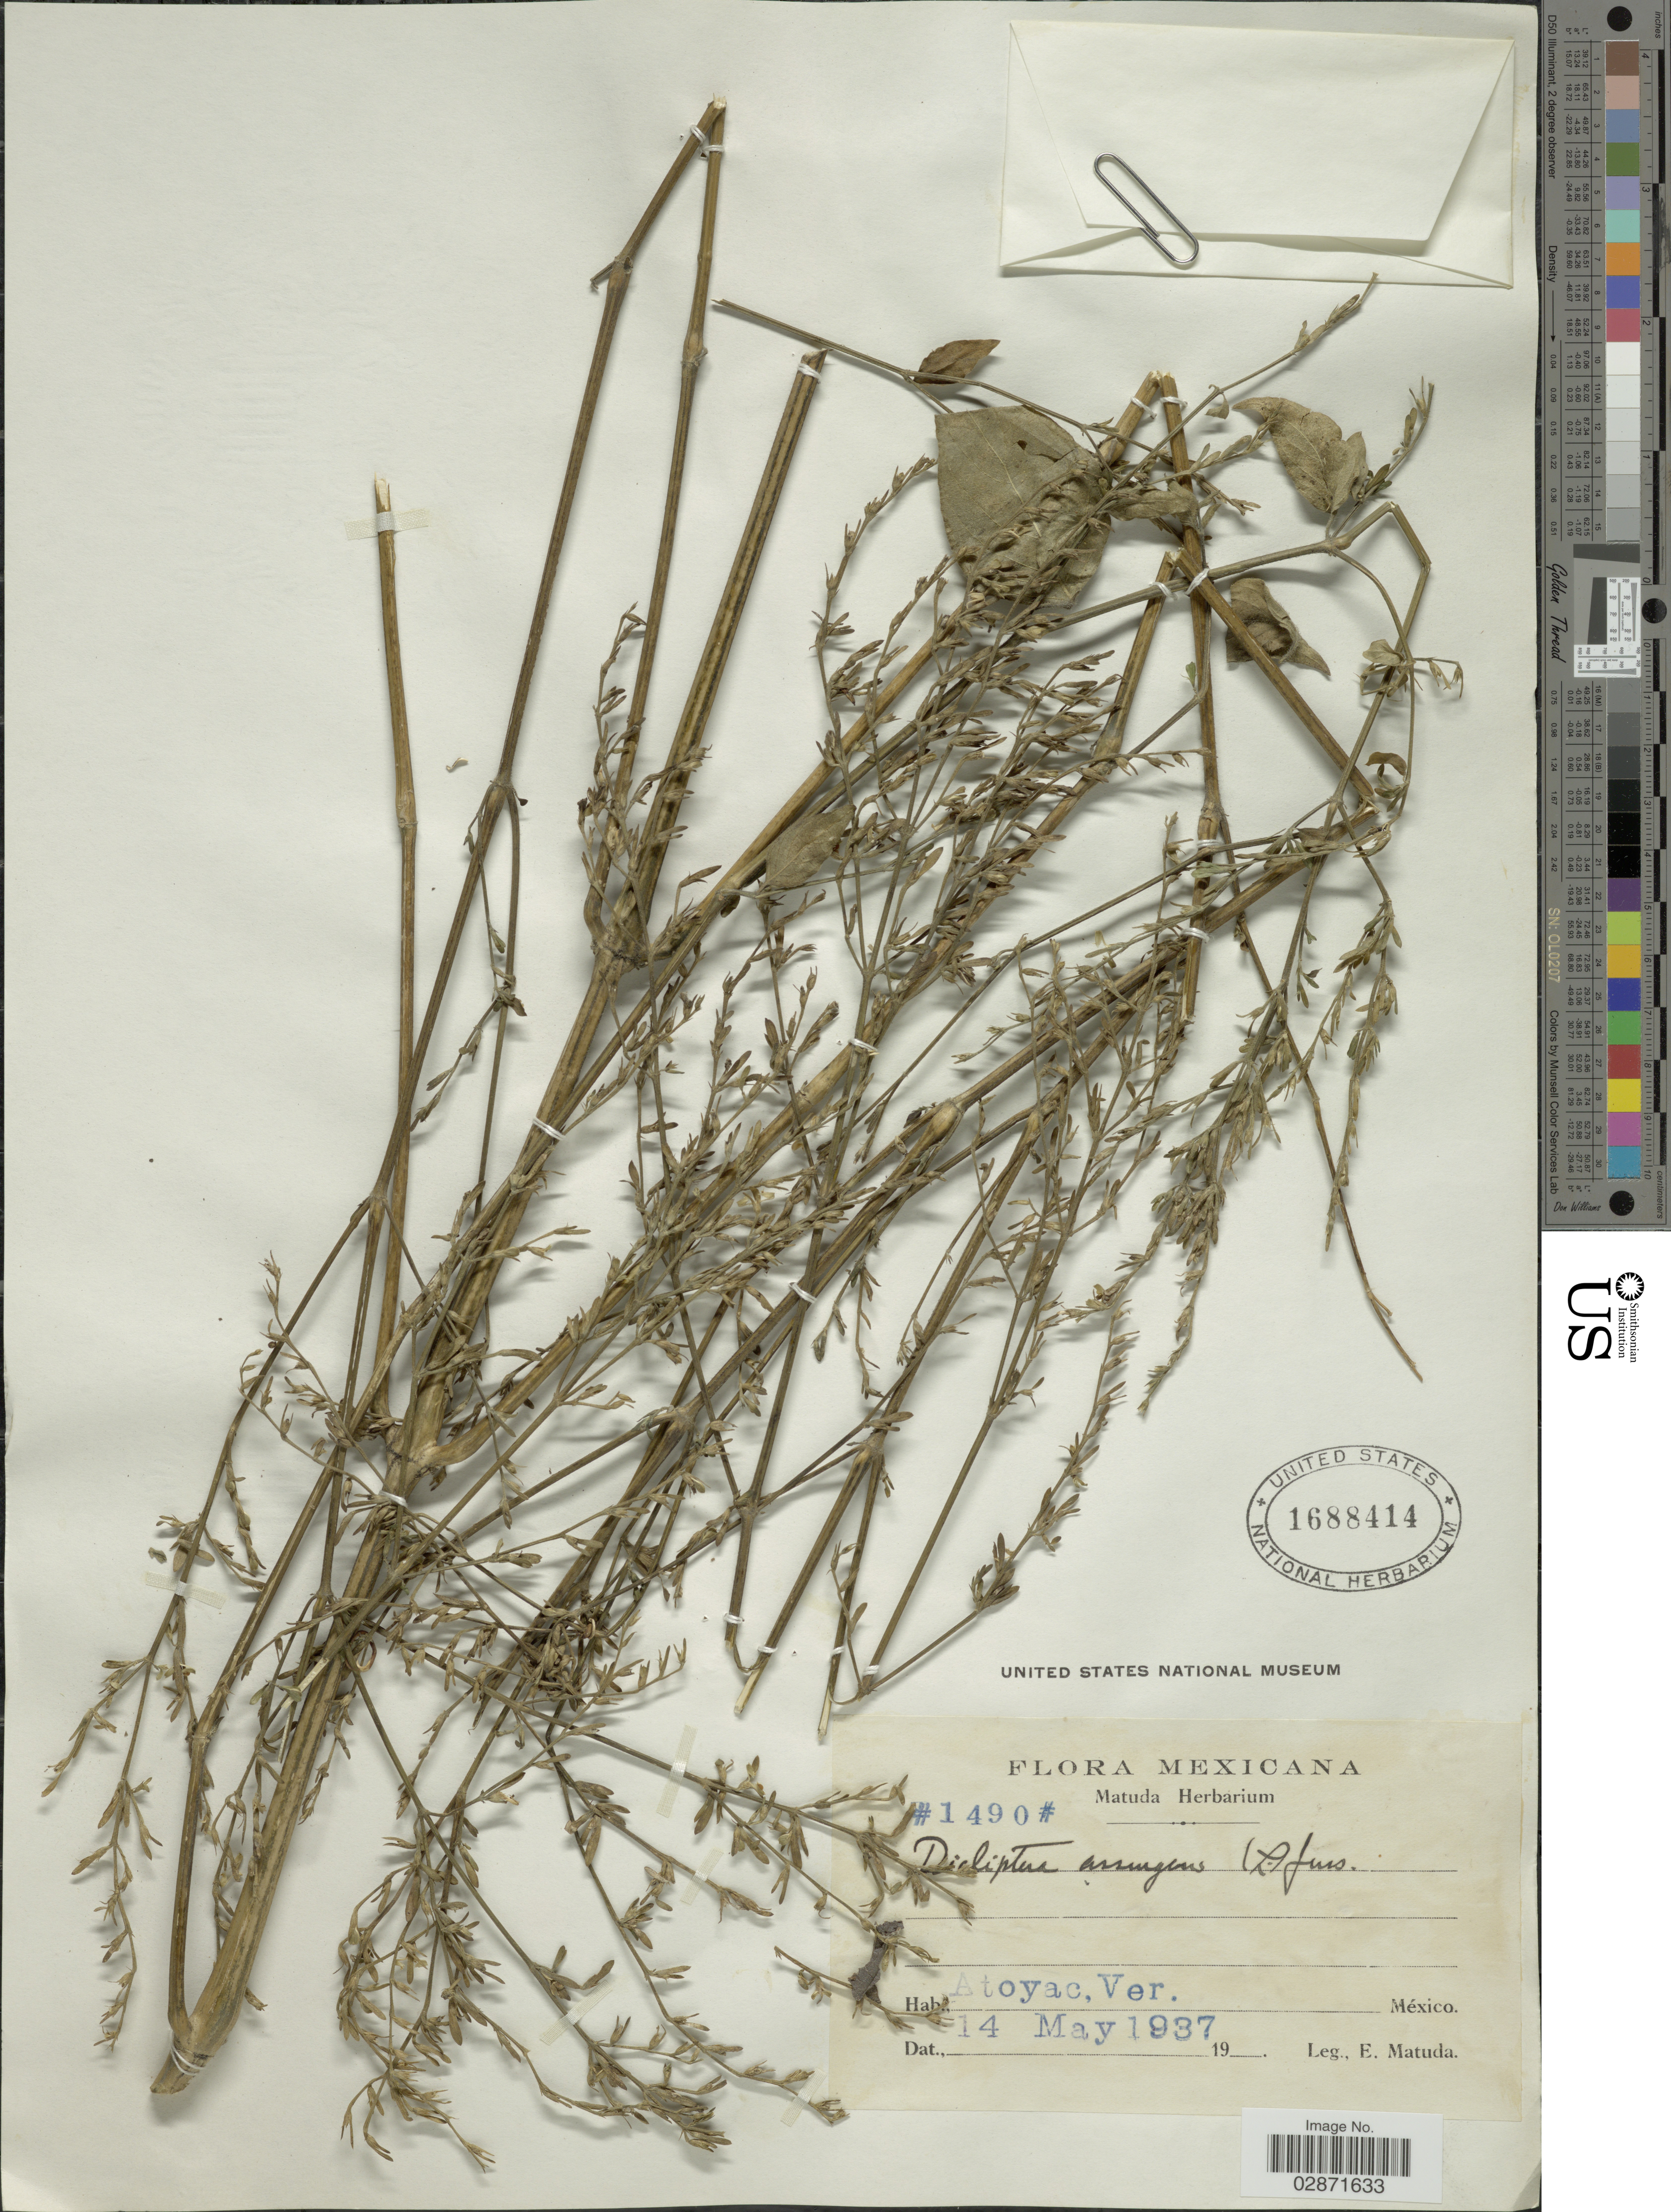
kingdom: Plantae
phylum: Tracheophyta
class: Magnoliopsida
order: Lamiales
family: Acanthaceae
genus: Dicliptera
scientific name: Dicliptera sexangularis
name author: (L.) Juss.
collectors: E. Matuda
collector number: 1490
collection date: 1937-05-14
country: Mexico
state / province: Veracruz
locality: Atoyac, Ver., México.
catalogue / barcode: US 1688414